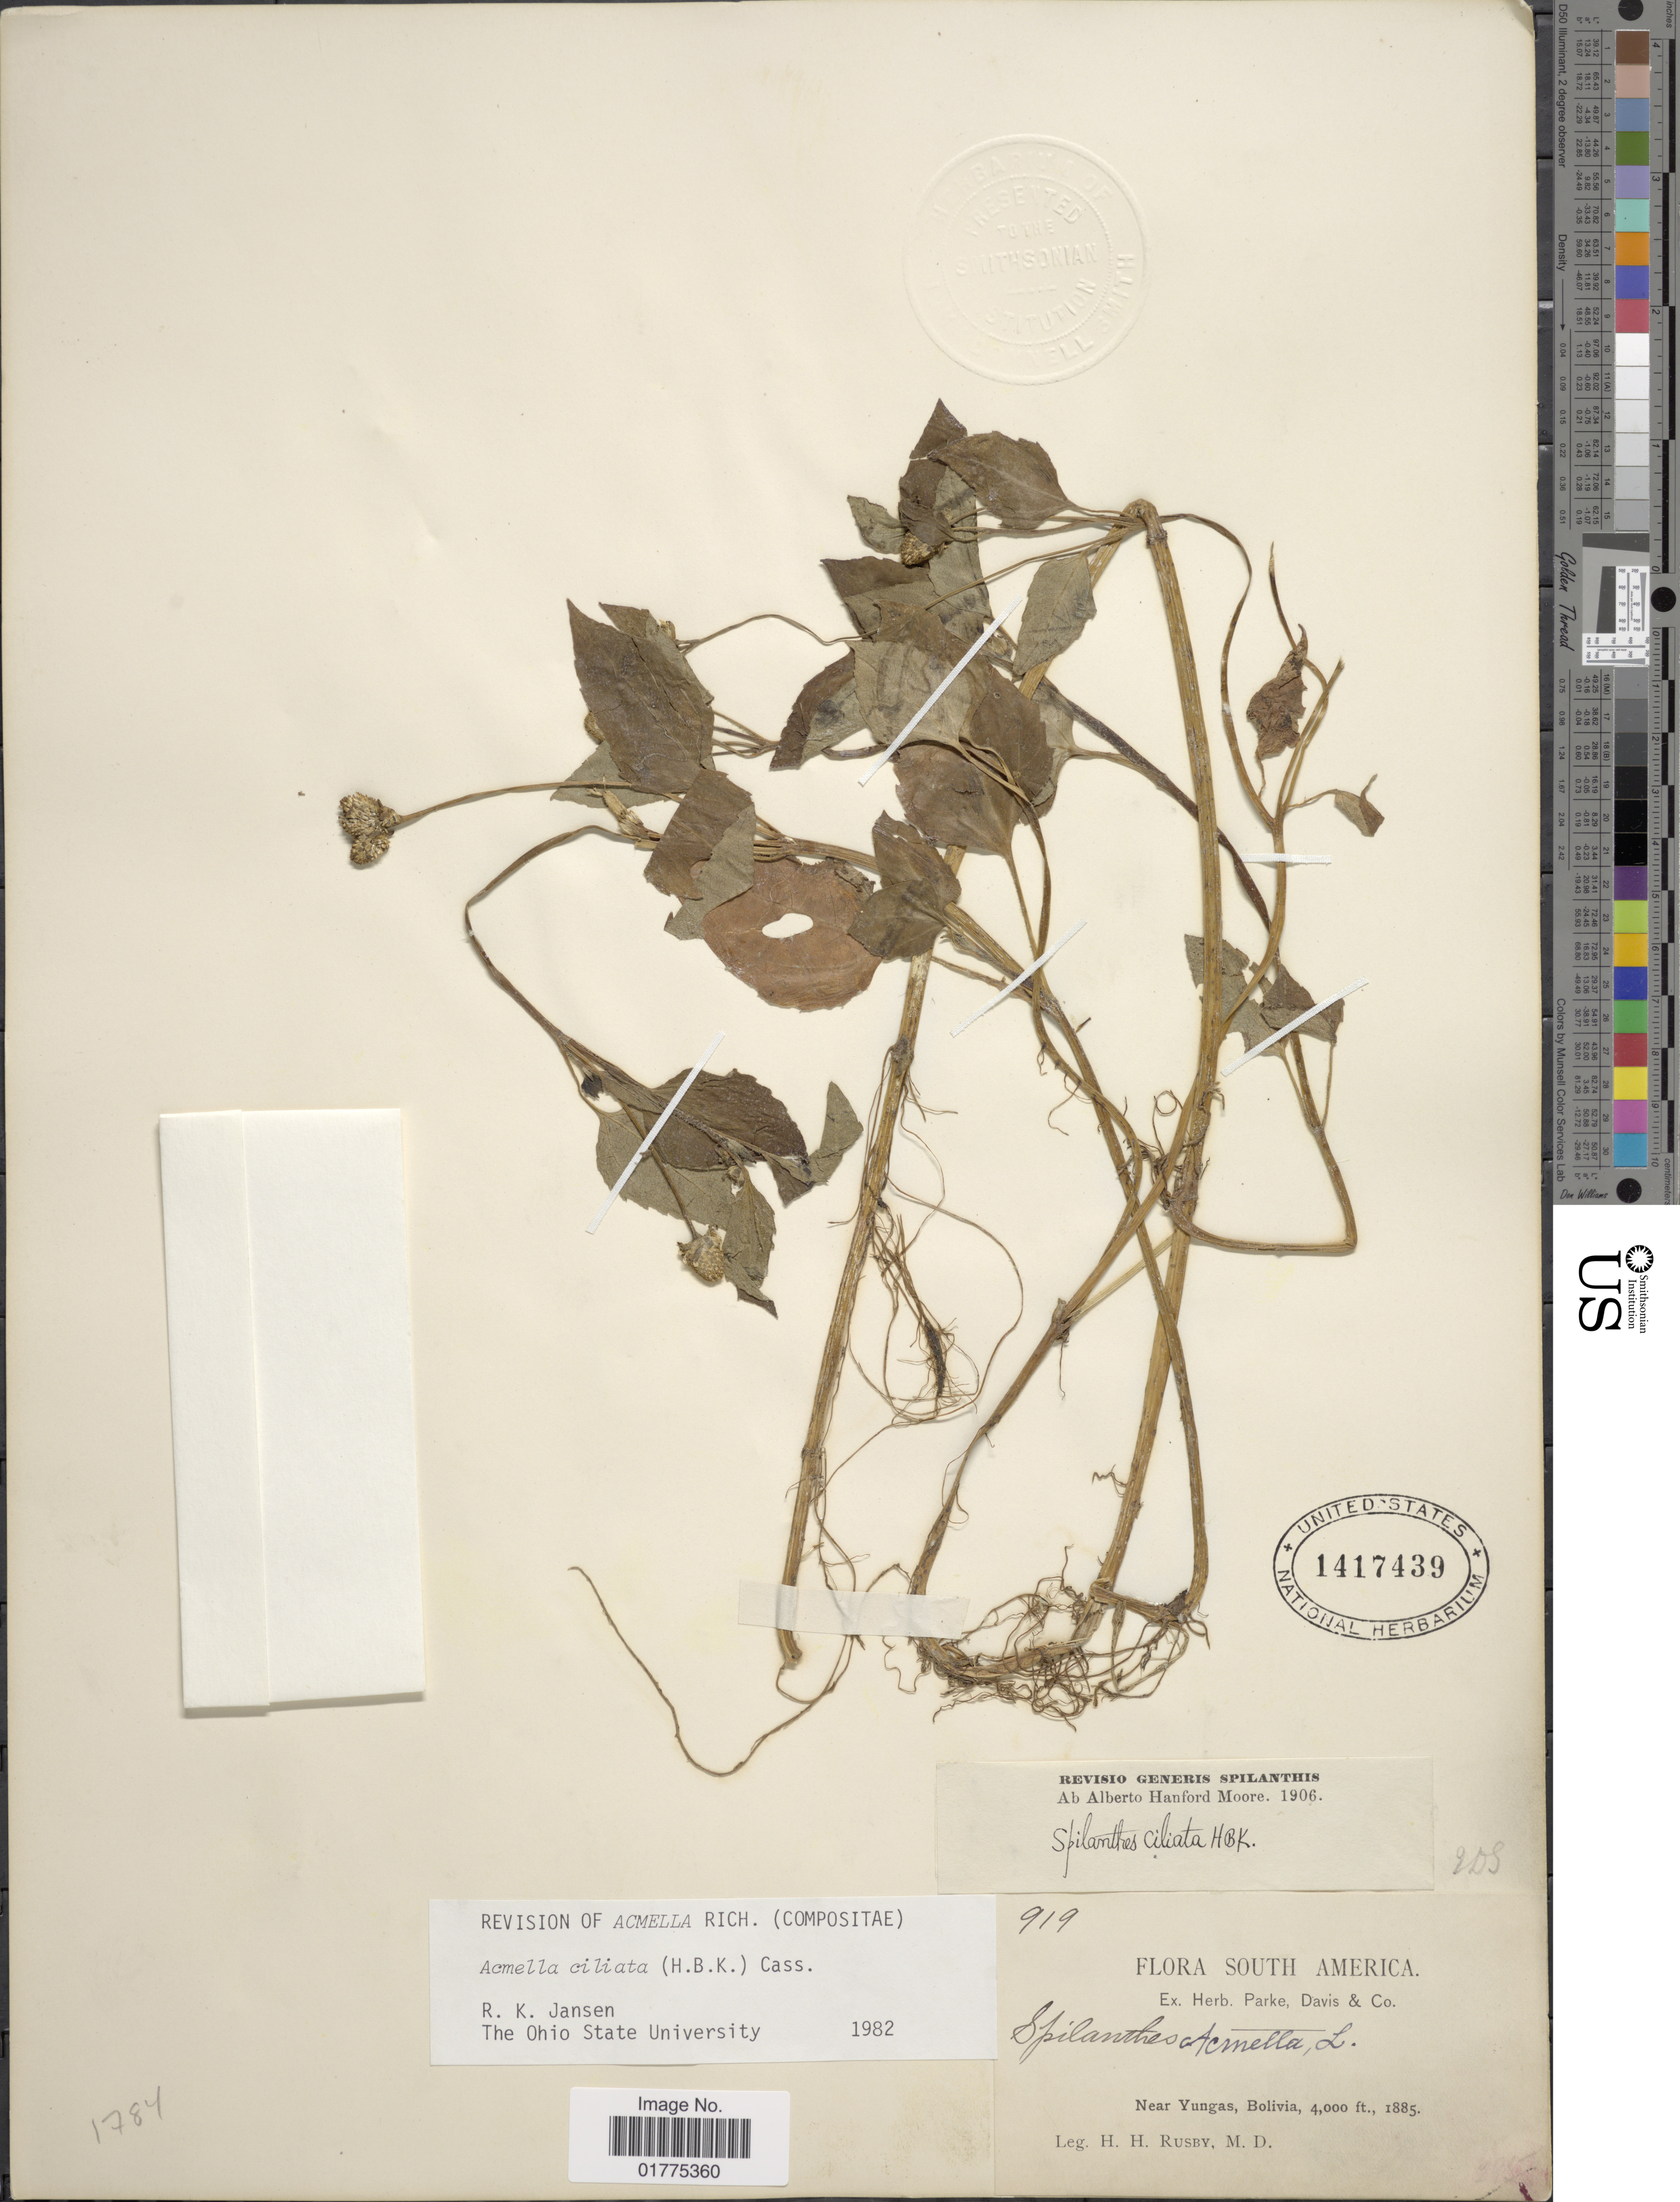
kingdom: Plantae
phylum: Tracheophyta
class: Magnoliopsida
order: Asterales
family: Asteraceae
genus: Acmella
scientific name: Acmella ciliata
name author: (Kunth) Cass.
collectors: H. H. Rusby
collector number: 919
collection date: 1885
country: Bolivia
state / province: La Paz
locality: Near Yungas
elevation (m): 1219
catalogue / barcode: US 1417439